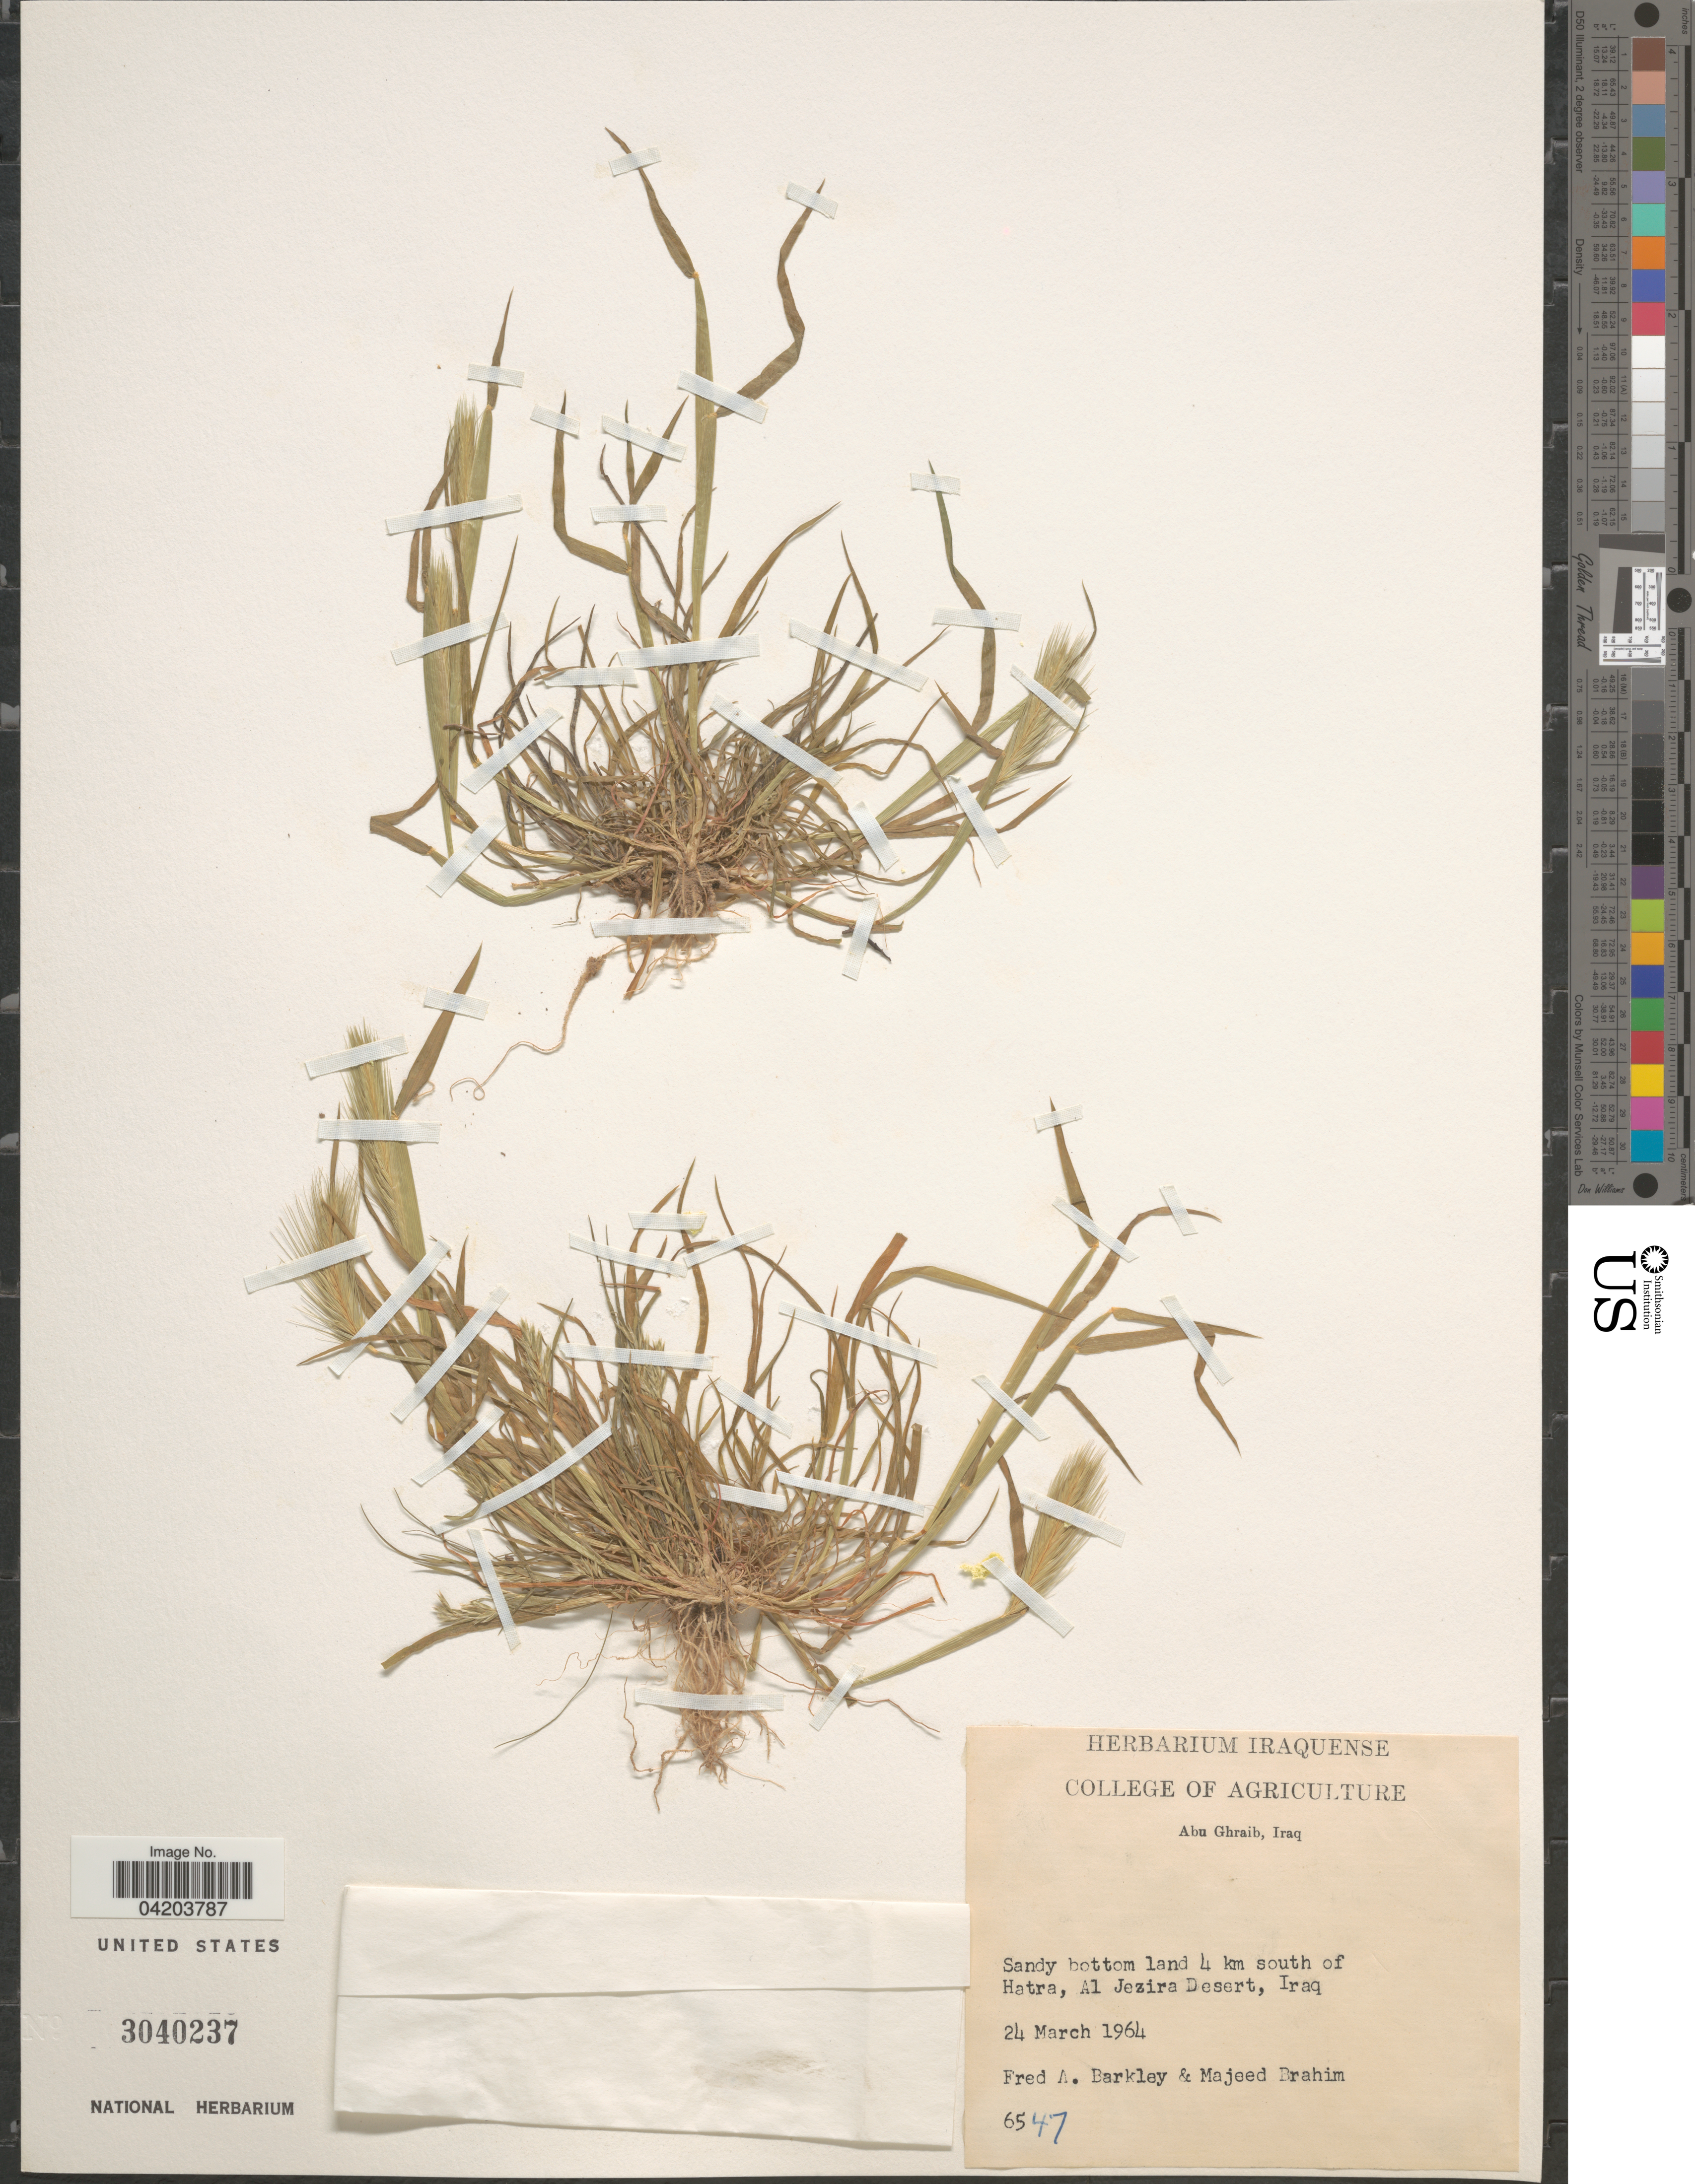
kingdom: Plantae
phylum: Tracheophyta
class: Liliopsida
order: Poales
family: Poaceae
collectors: F. A. Barkley & M. Brahim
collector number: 6547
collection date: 1964-03-24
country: Iraq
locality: Abu Ghraib. Sandy bottom land 4 km south of Hatra, Al Jezira Desert.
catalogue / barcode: US 3040237